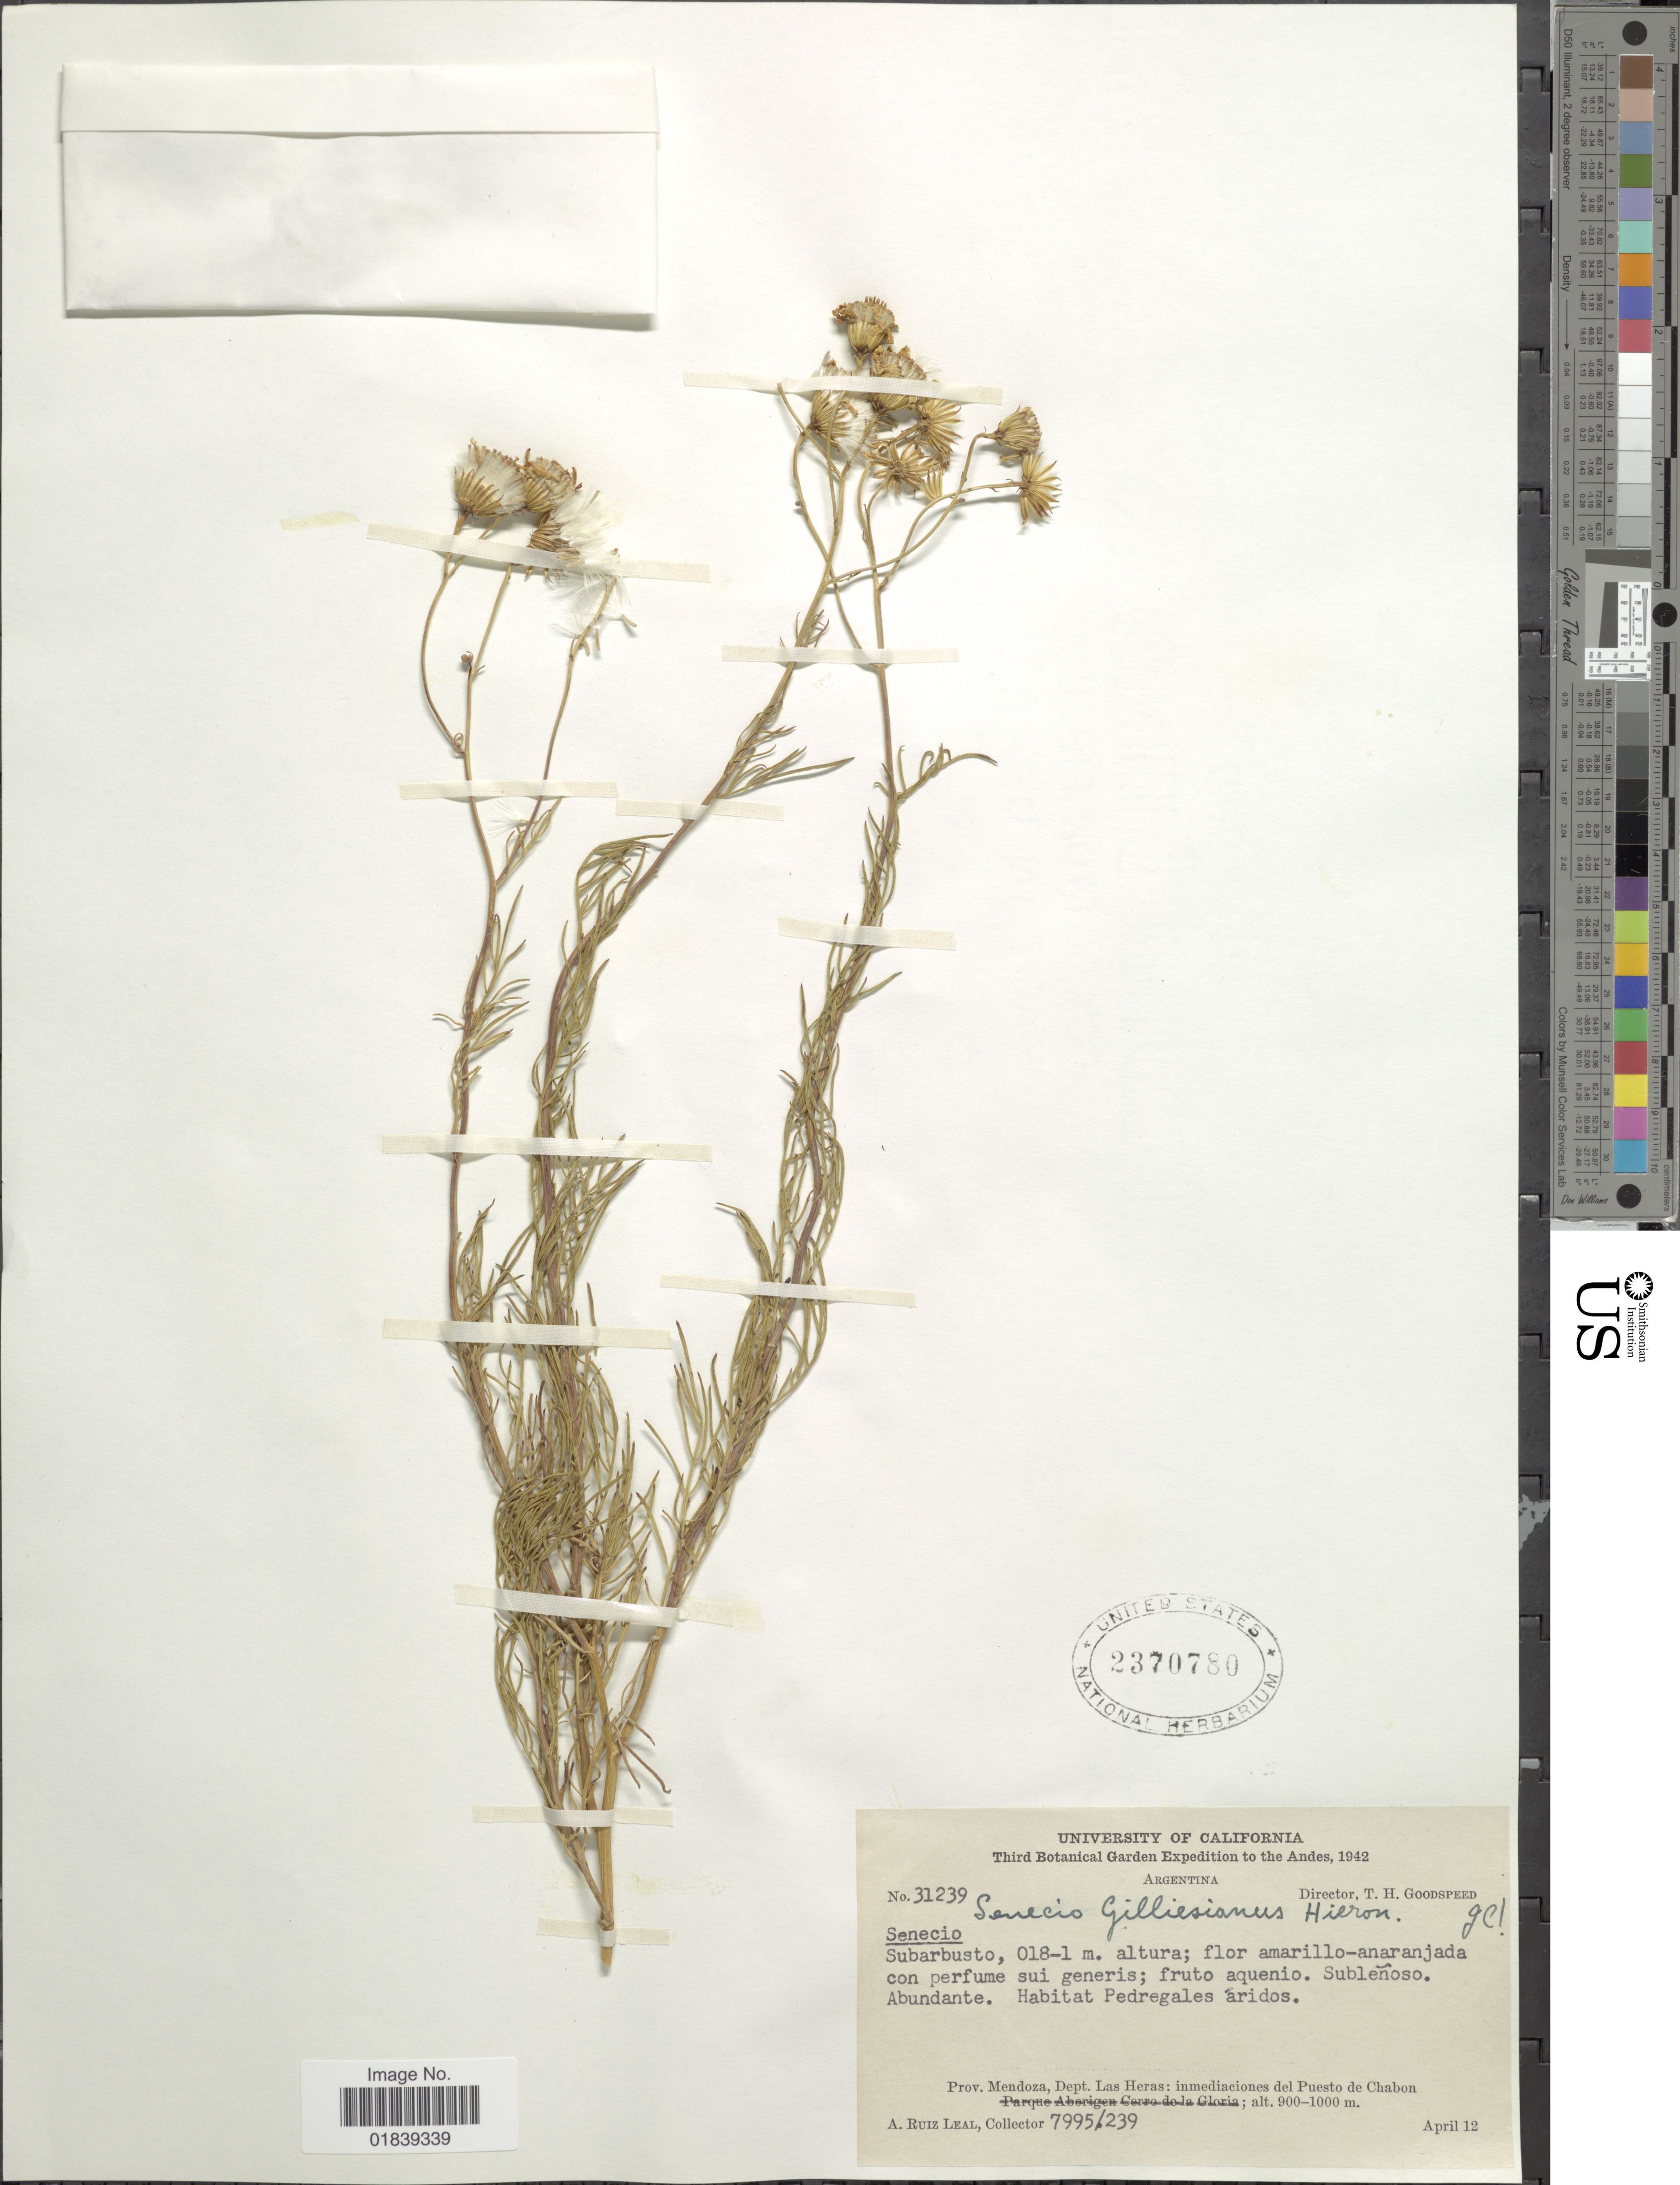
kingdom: Plantae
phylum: Tracheophyta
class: Magnoliopsida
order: Asterales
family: Asteraceae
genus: Senecio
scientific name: Senecio gilliesianus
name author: Hieron.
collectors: A. R. Leal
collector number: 7995/239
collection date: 1942-04-12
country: Argentina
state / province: Mendoza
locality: Andes, Dept. Las Heras, inmediaciones del Puesto de Chabon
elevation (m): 900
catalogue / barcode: US 2370780